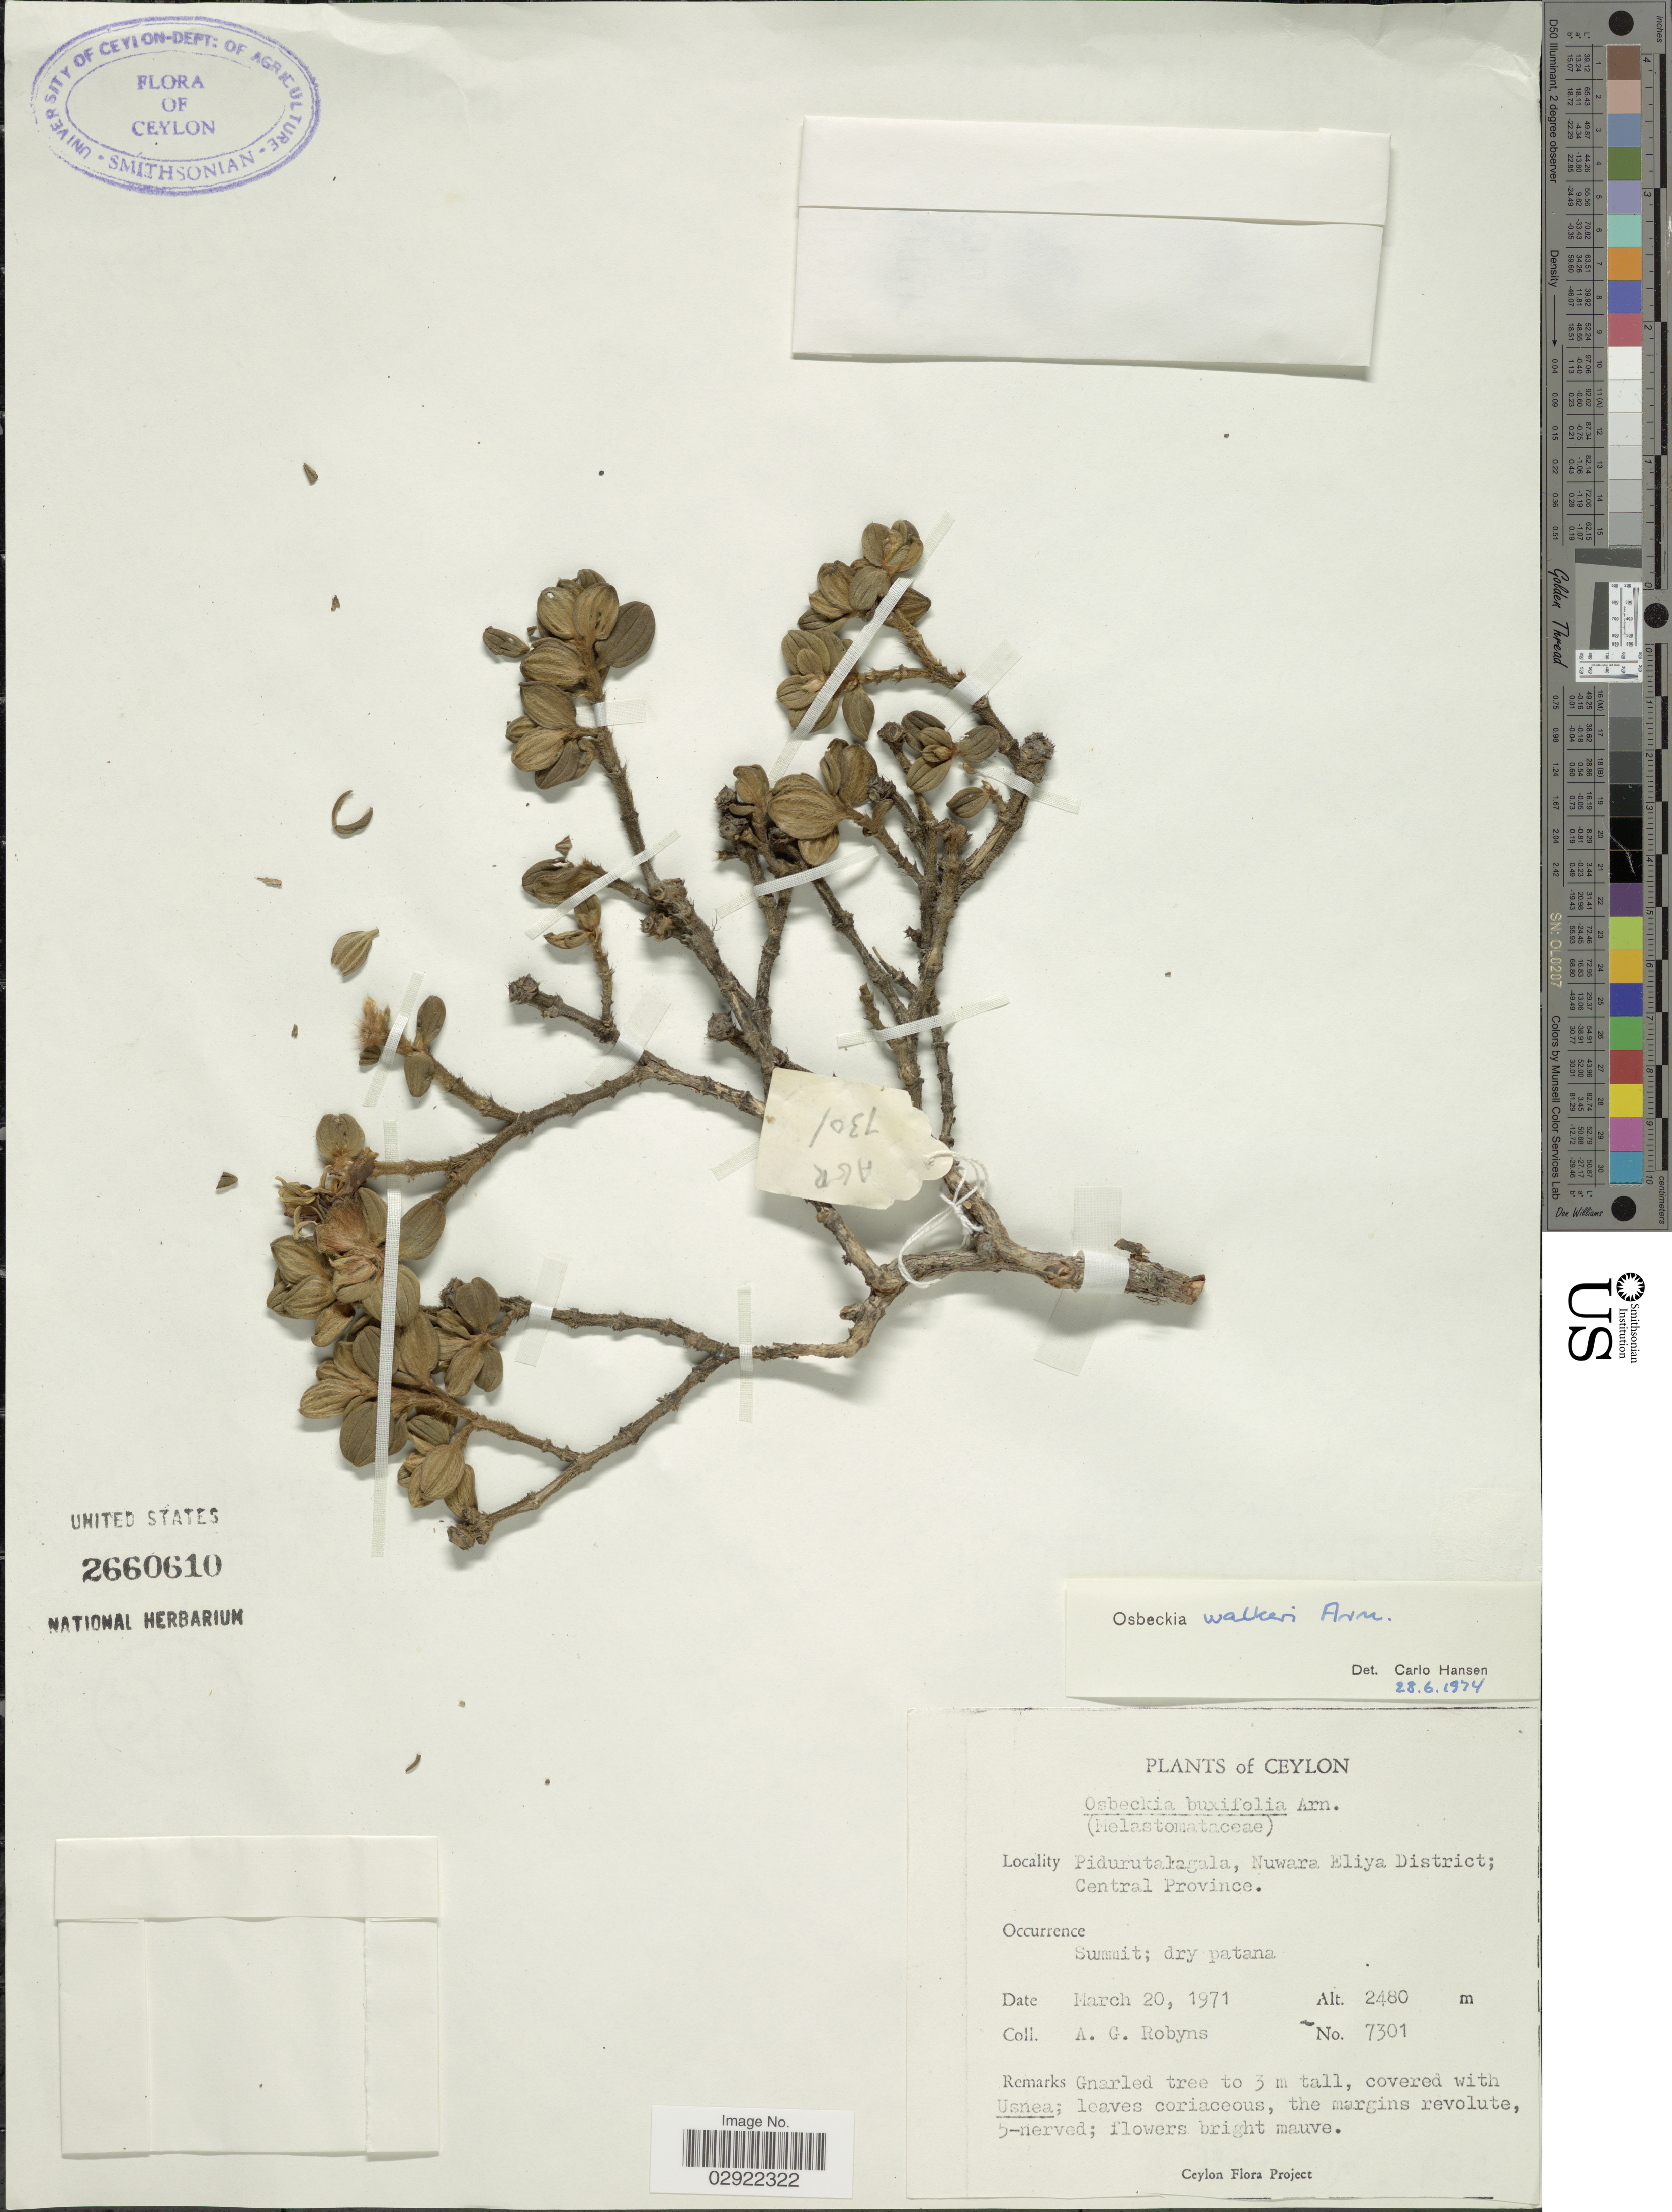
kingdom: Plantae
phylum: Tracheophyta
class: Magnoliopsida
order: Myrtales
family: Melastomataceae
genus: Osbeckia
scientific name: Osbeckia walkeri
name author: Arn.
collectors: A. Robyns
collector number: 7301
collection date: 1971-03-20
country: Sri Lanka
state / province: Central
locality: Ceylon. Pidurutalagala, Nuwara Eliya District.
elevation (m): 2480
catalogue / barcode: US 2660610